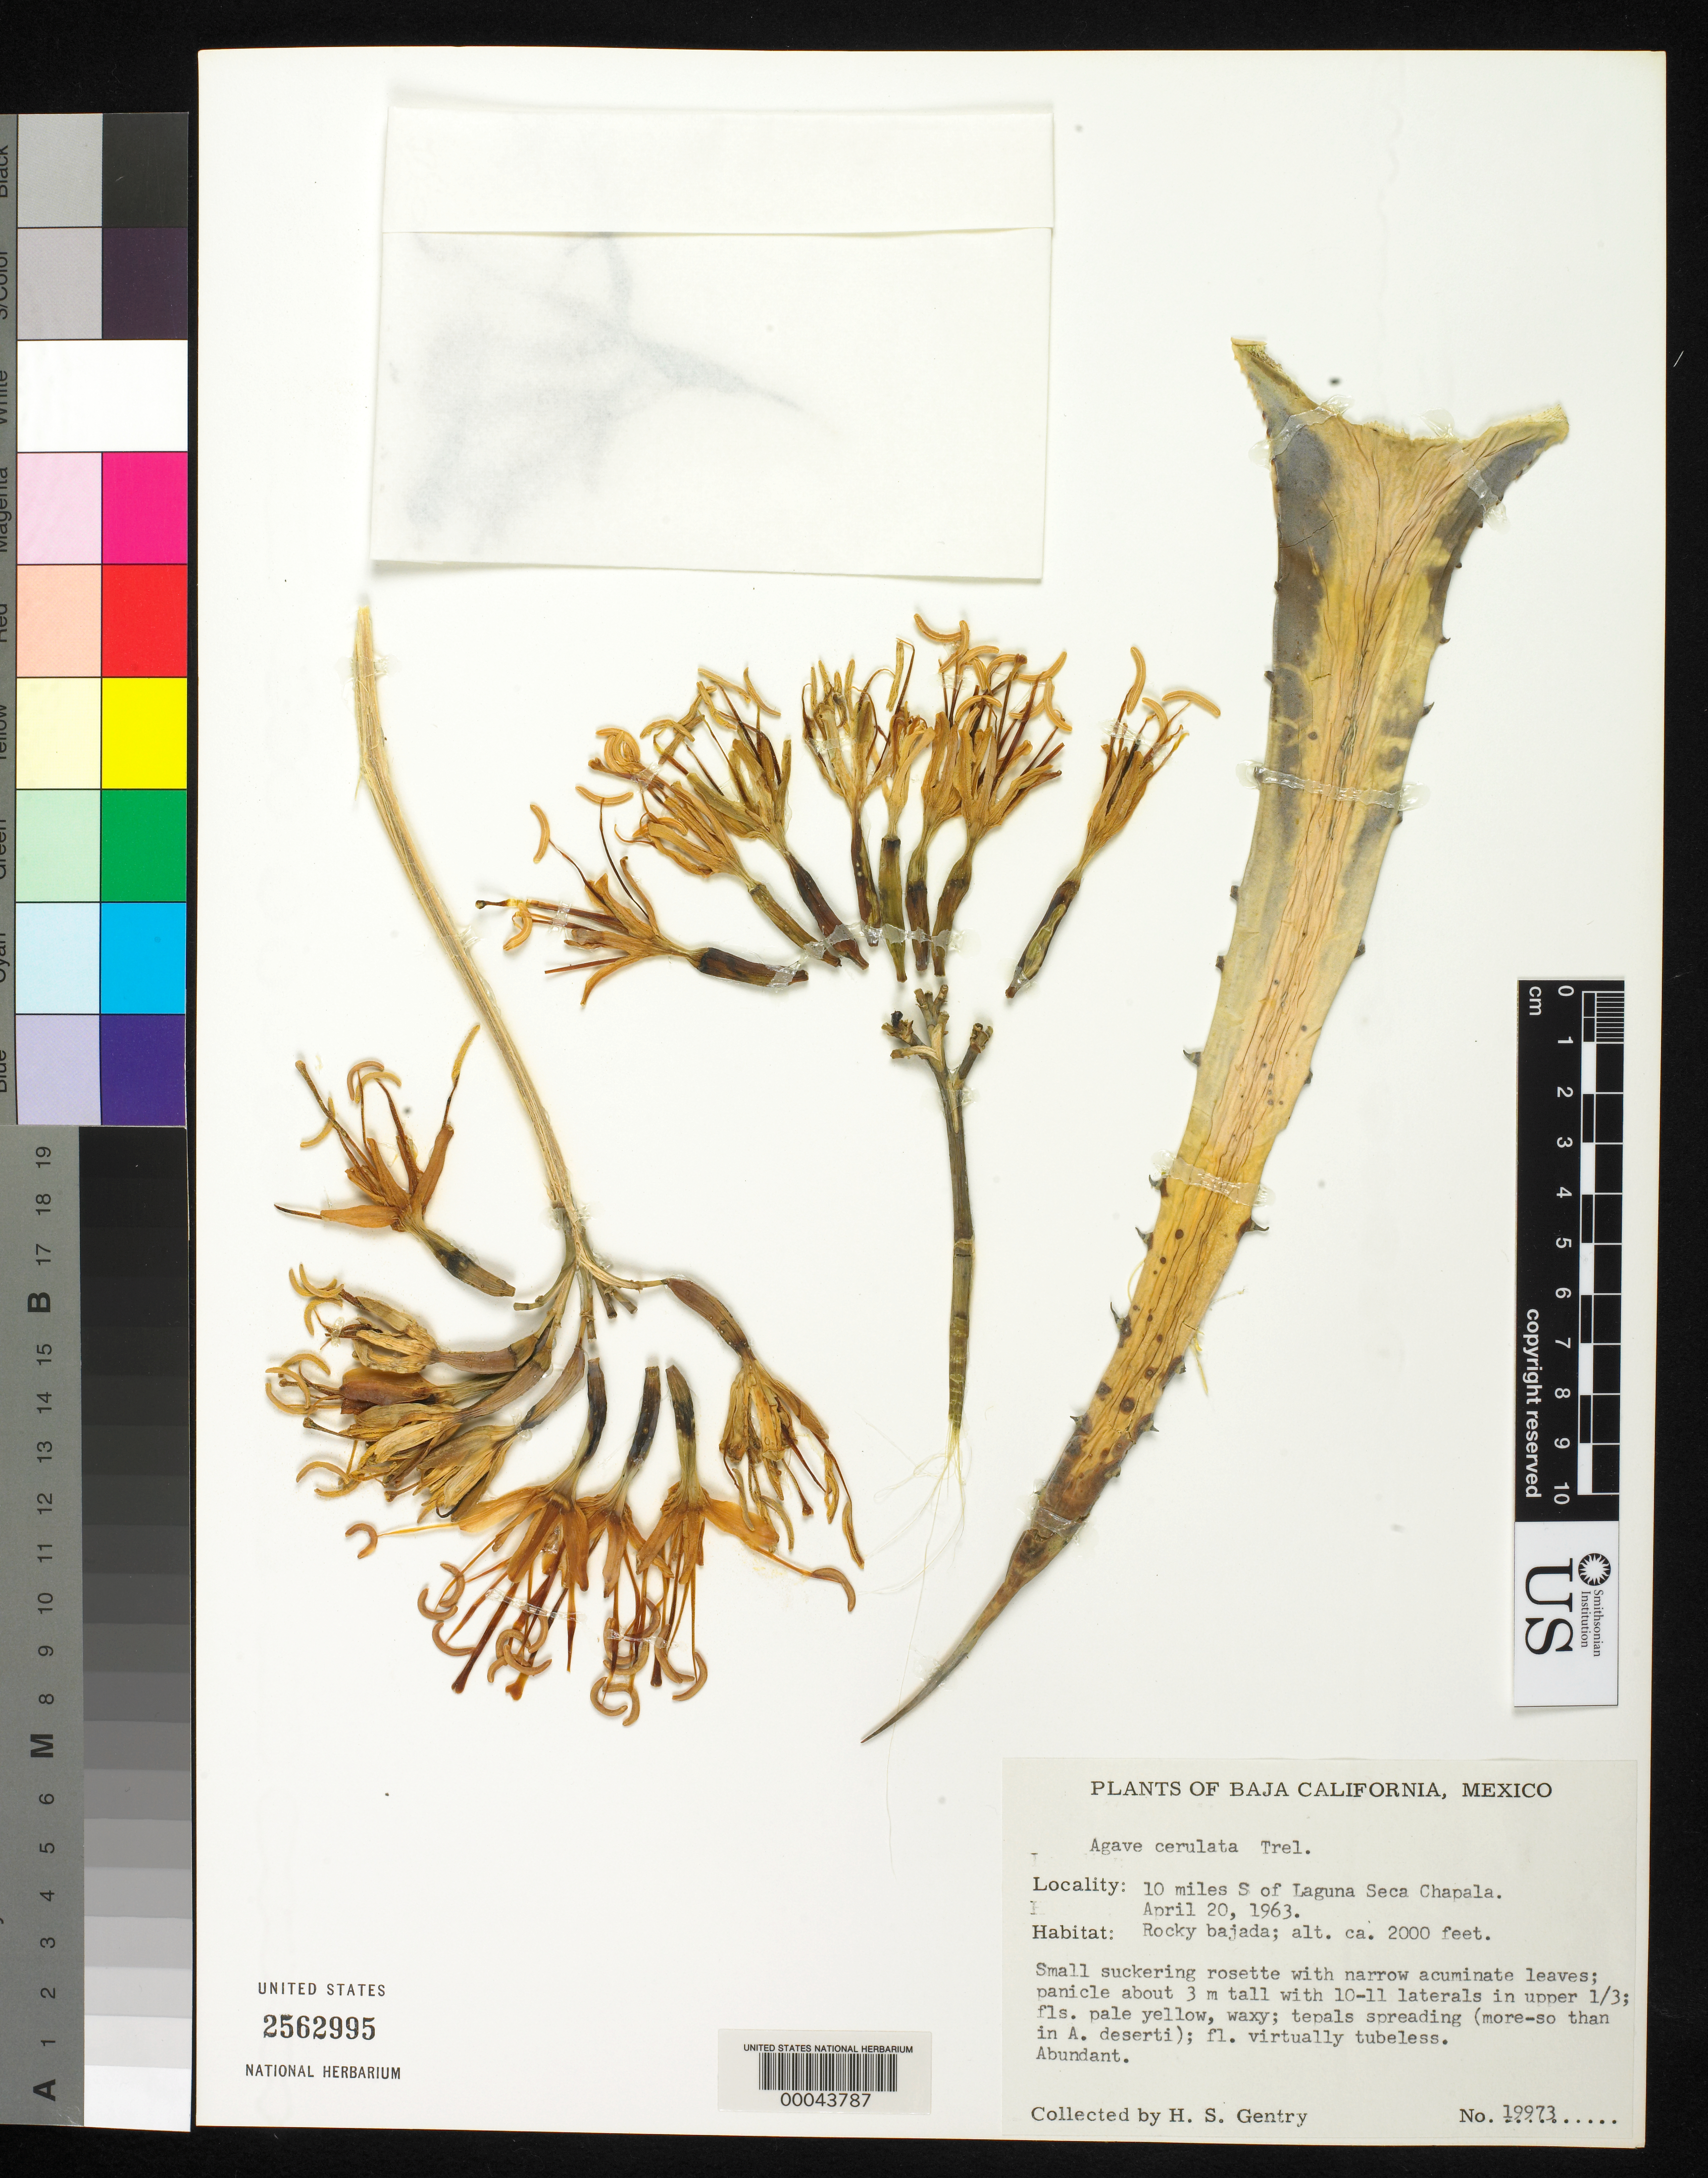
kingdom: Plantae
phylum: Tracheophyta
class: Liliopsida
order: Asparagales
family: Asparagaceae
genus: Agave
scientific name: Agave cerulata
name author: Trel.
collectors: H. S. Gentry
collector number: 19973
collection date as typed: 20 Apr 1963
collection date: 1963-04-20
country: Mexico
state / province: Baja California Norte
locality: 10 mi S of Laguna Seca Chapala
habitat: Rocky bajada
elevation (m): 610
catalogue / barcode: US 2562995